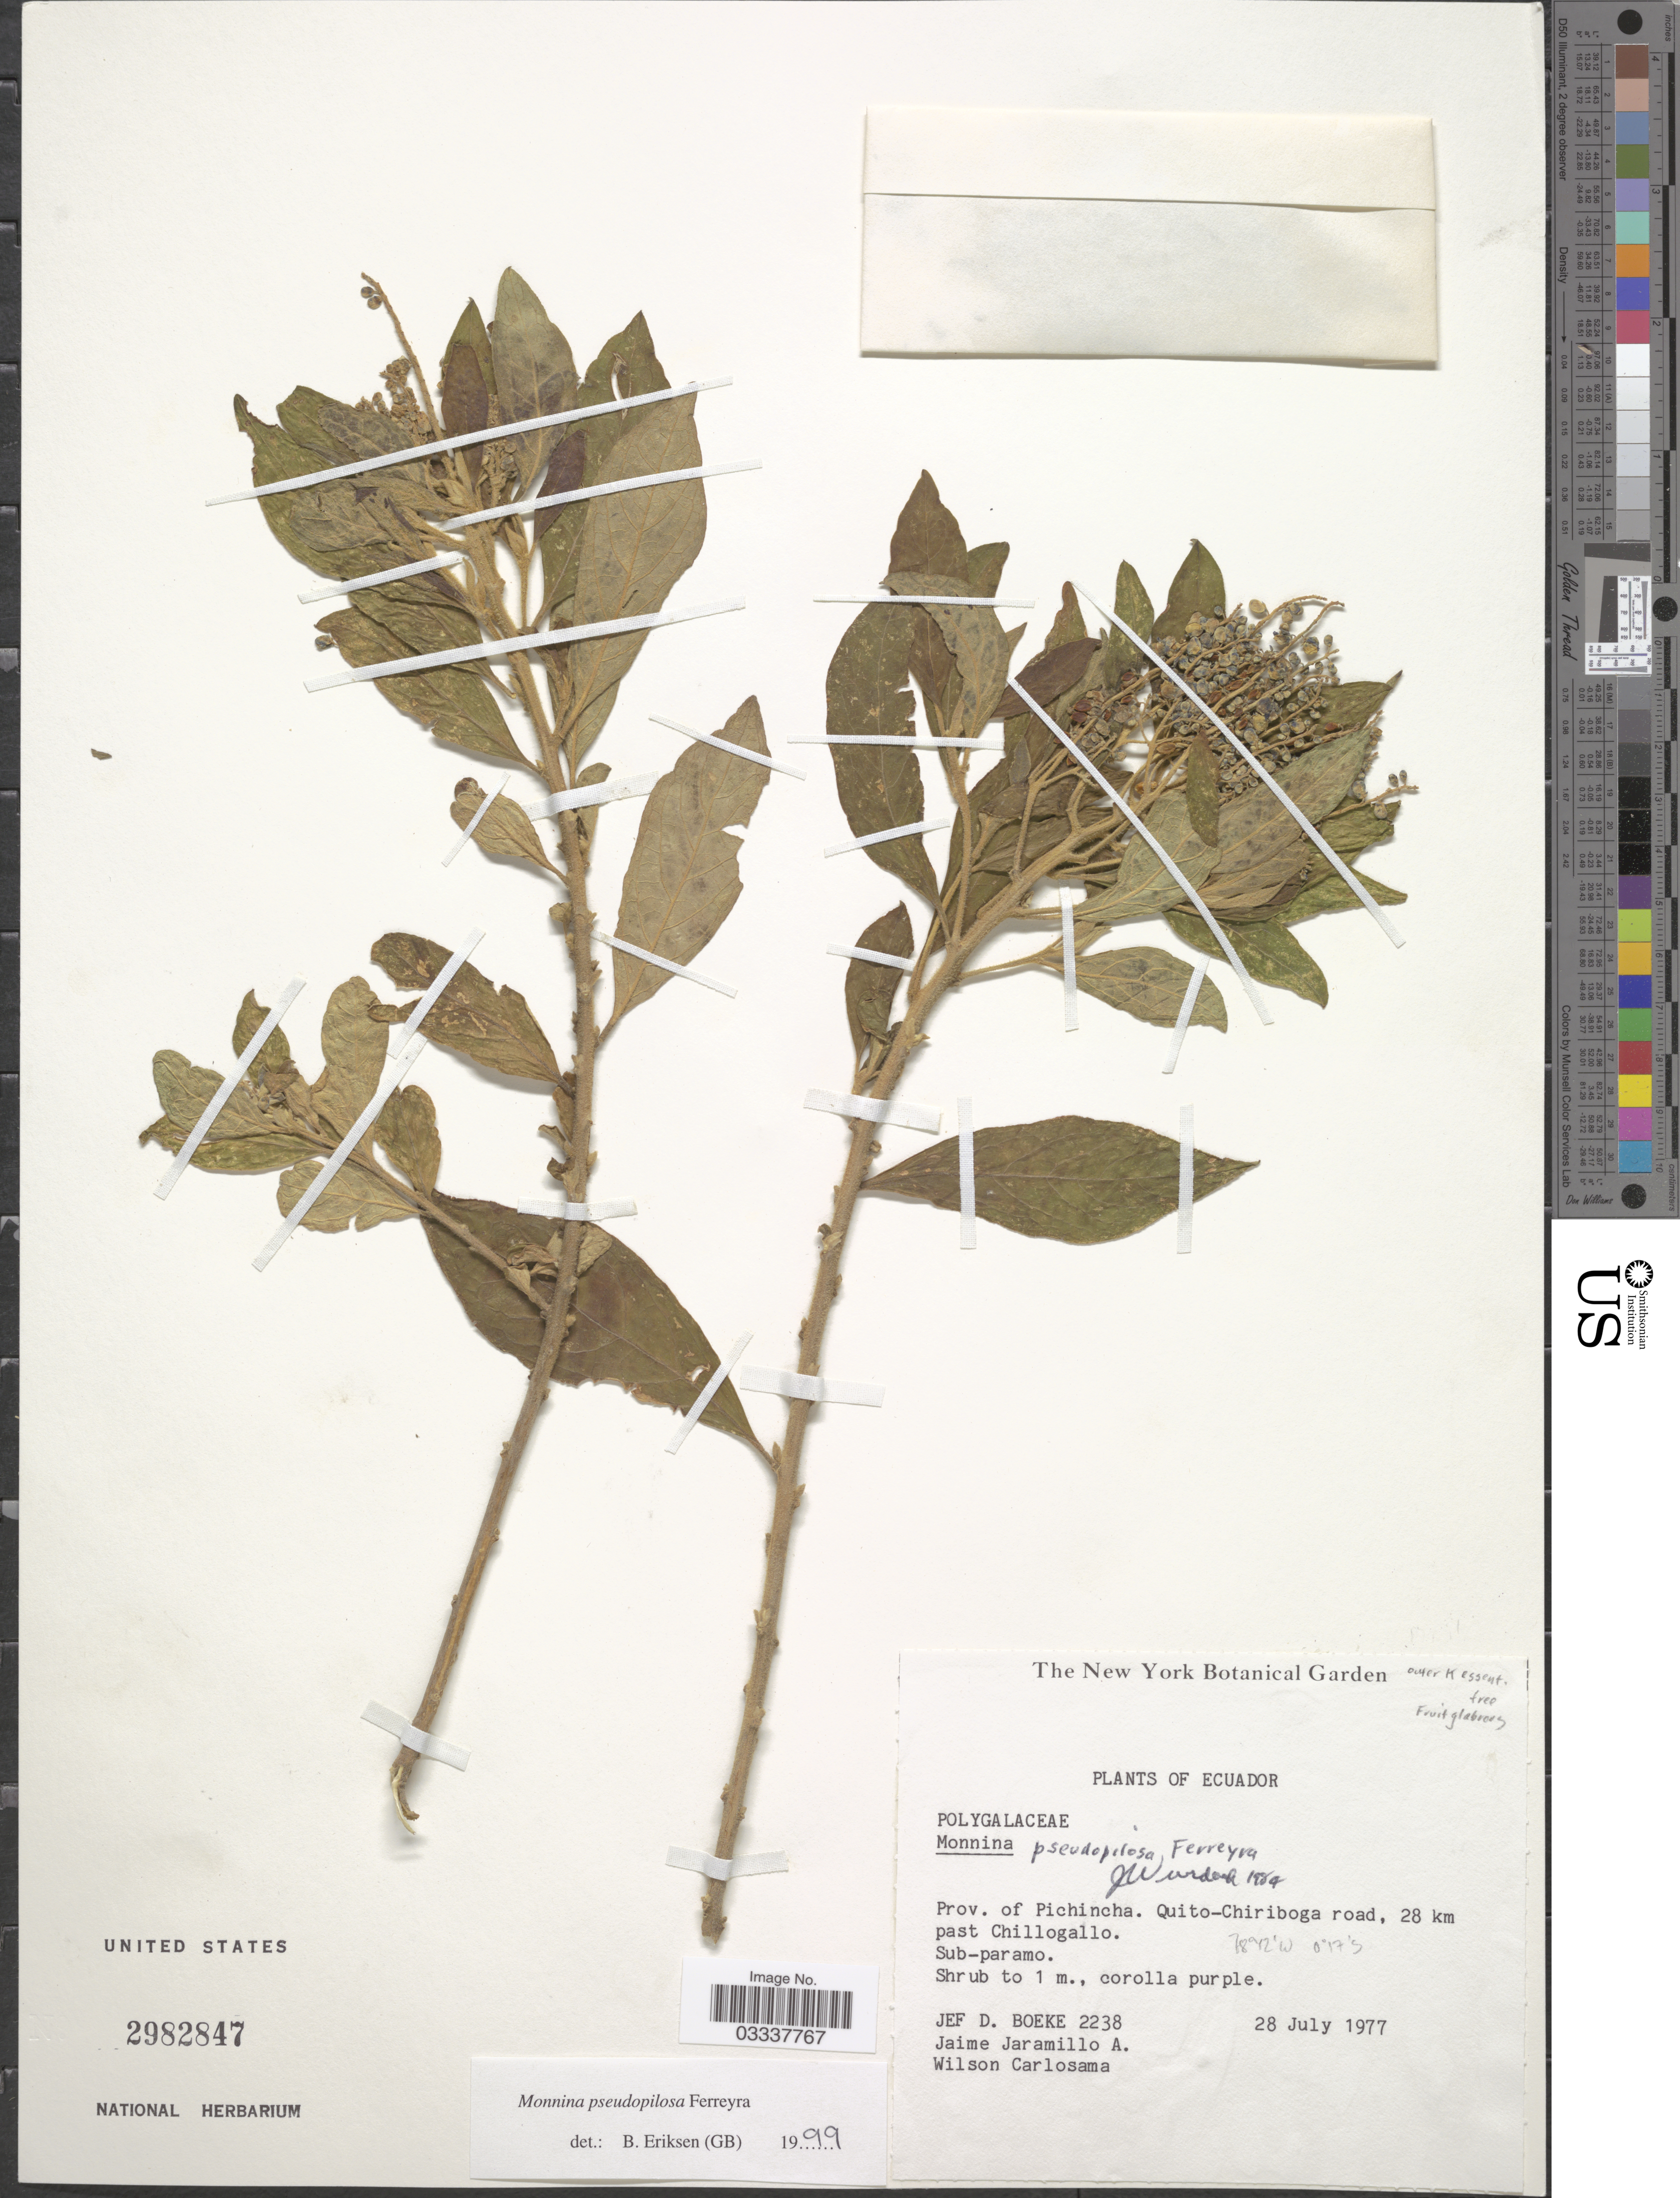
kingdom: Plantae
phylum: Tracheophyta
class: Magnoliopsida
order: Fabales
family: Polygalaceae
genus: Monnina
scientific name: Monnina pseudopilosa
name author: Ferreyra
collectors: J. Boeke, J. L. Jaramillo & W. Carlosama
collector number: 2238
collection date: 1977-07-28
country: Ecuador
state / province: Pichincha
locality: Quito-Chiriboga road, 28 km past Chillogallo.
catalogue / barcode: US 2982847